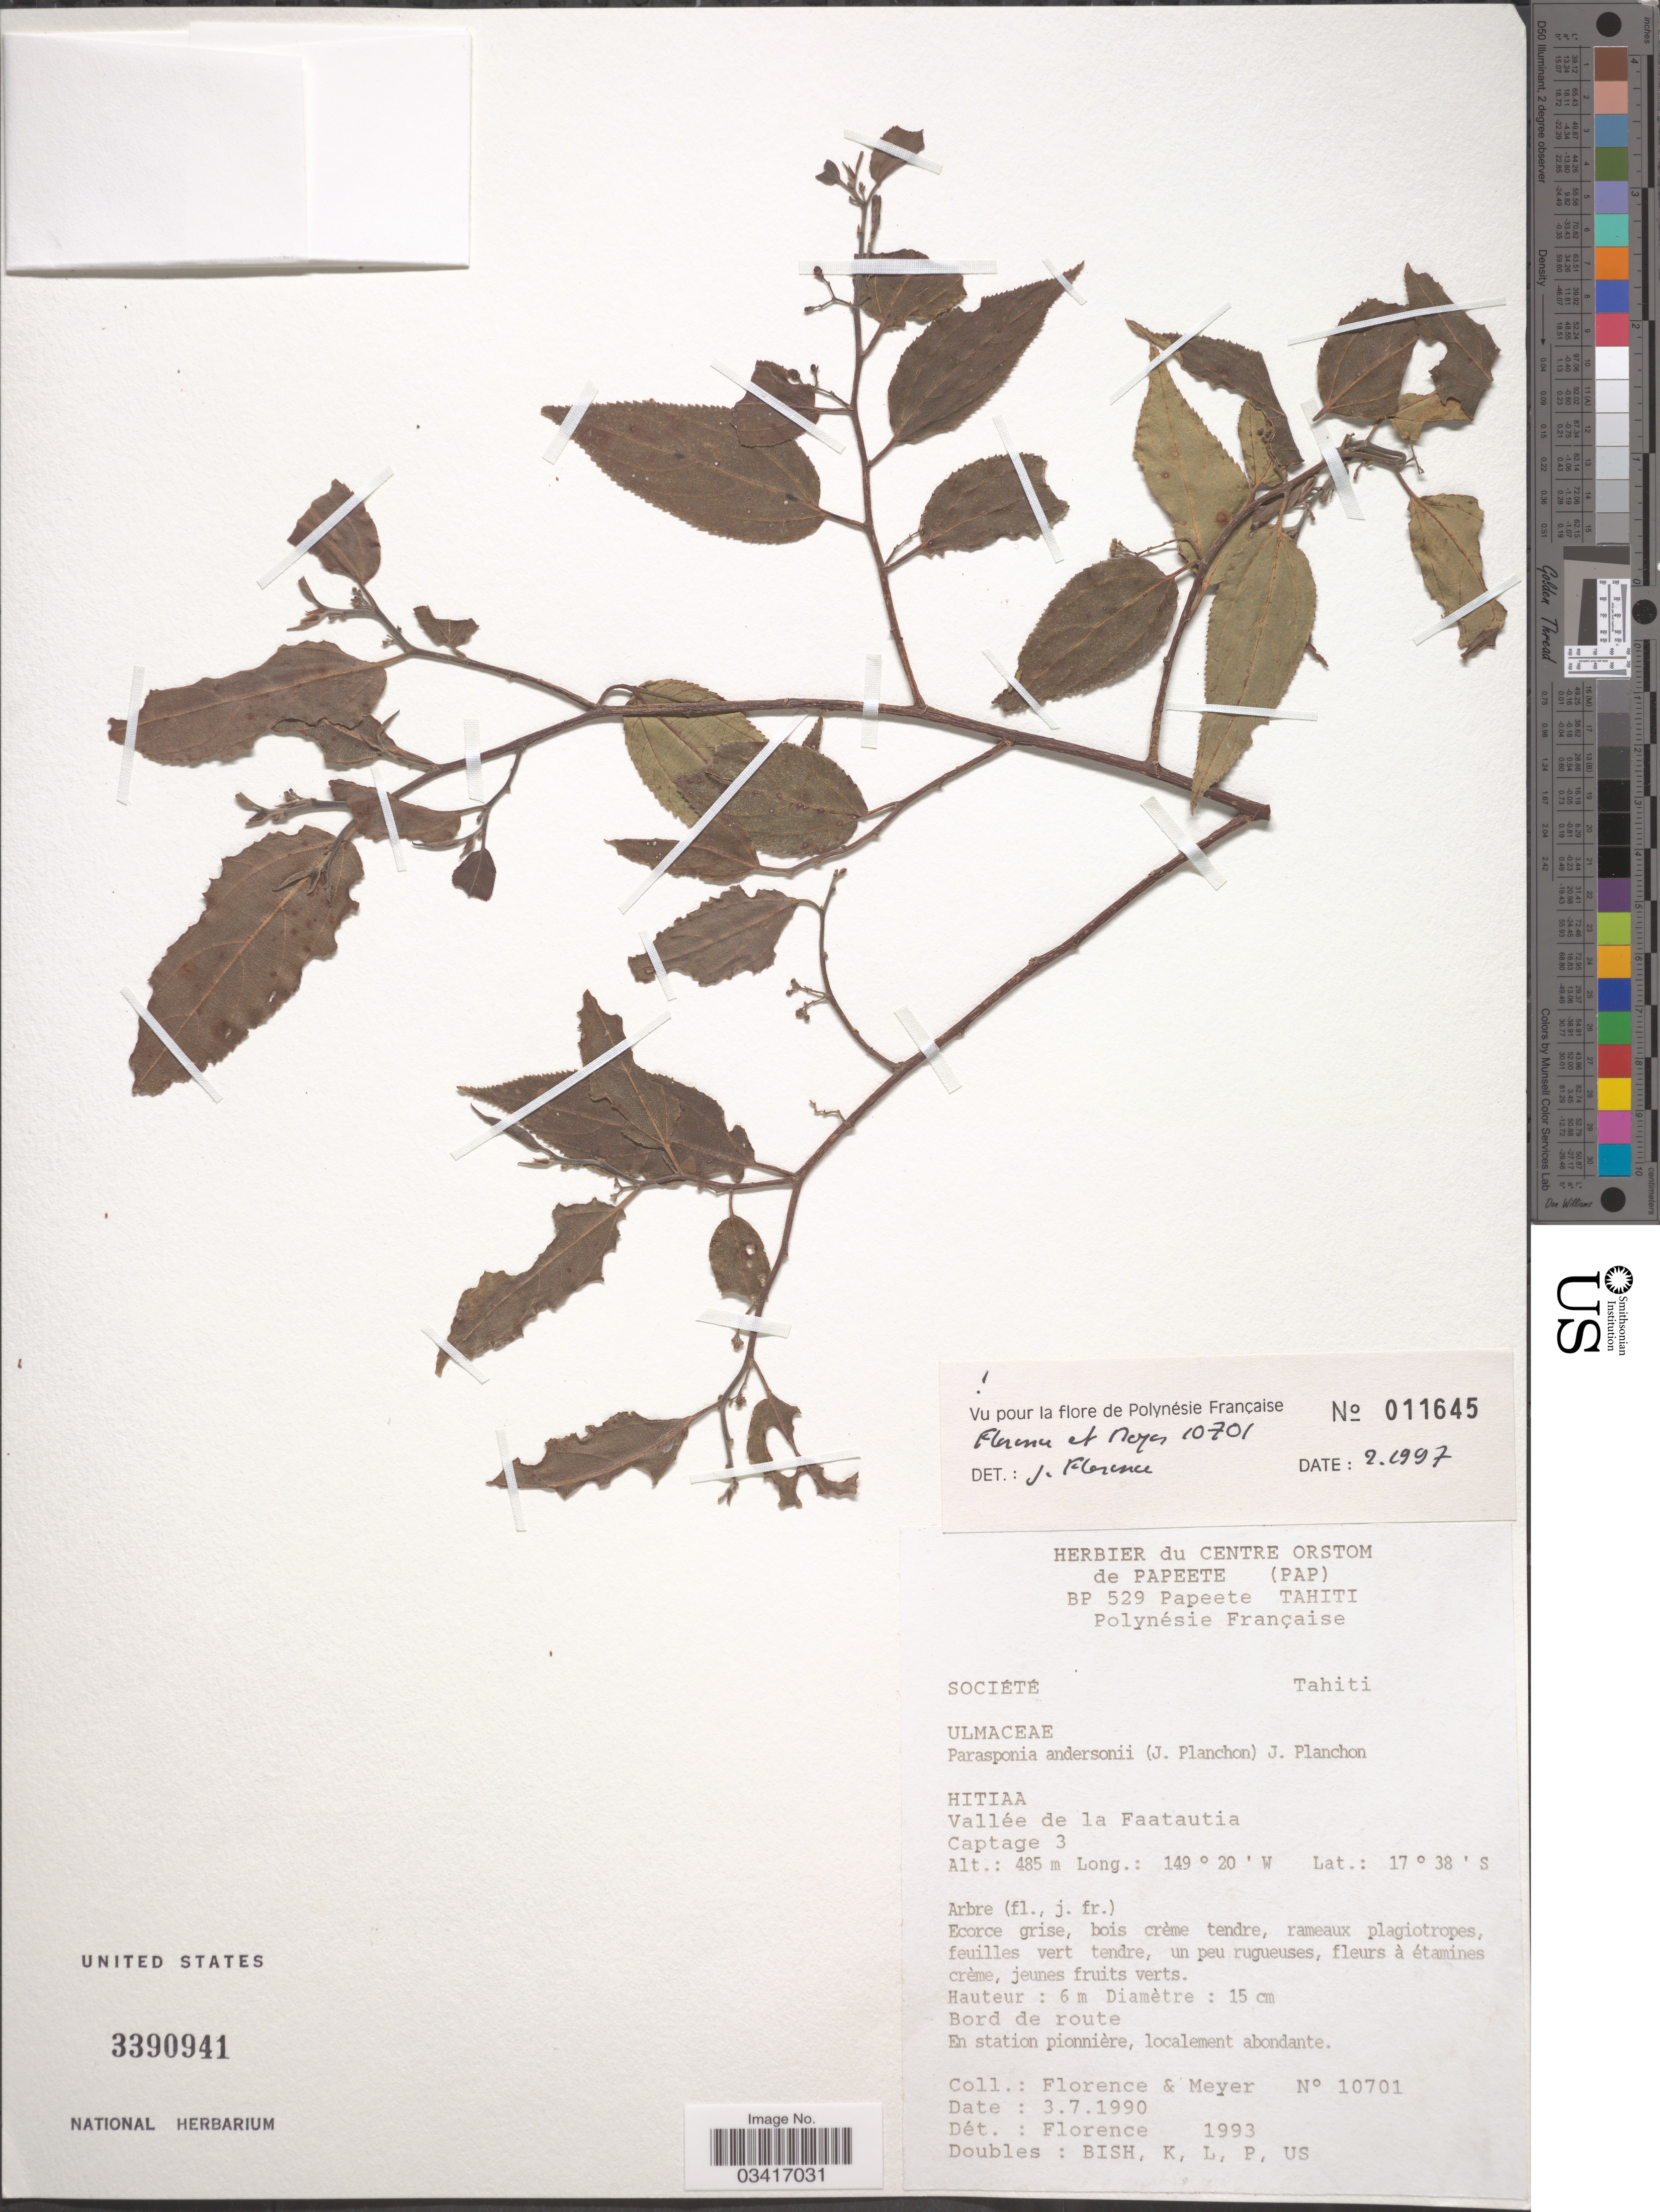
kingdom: Plantae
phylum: Tracheophyta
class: Magnoliopsida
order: Rosales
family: Cannabaceae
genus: Parasponia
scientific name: Parasponia andersonii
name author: Planch.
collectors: -. Florence & -- Meyer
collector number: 10701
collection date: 1990-07-03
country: French Polynesia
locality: Société. Tahiti. Hitiaa. Vallée de la Faatautia. Captage 3.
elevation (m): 485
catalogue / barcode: US 3390941